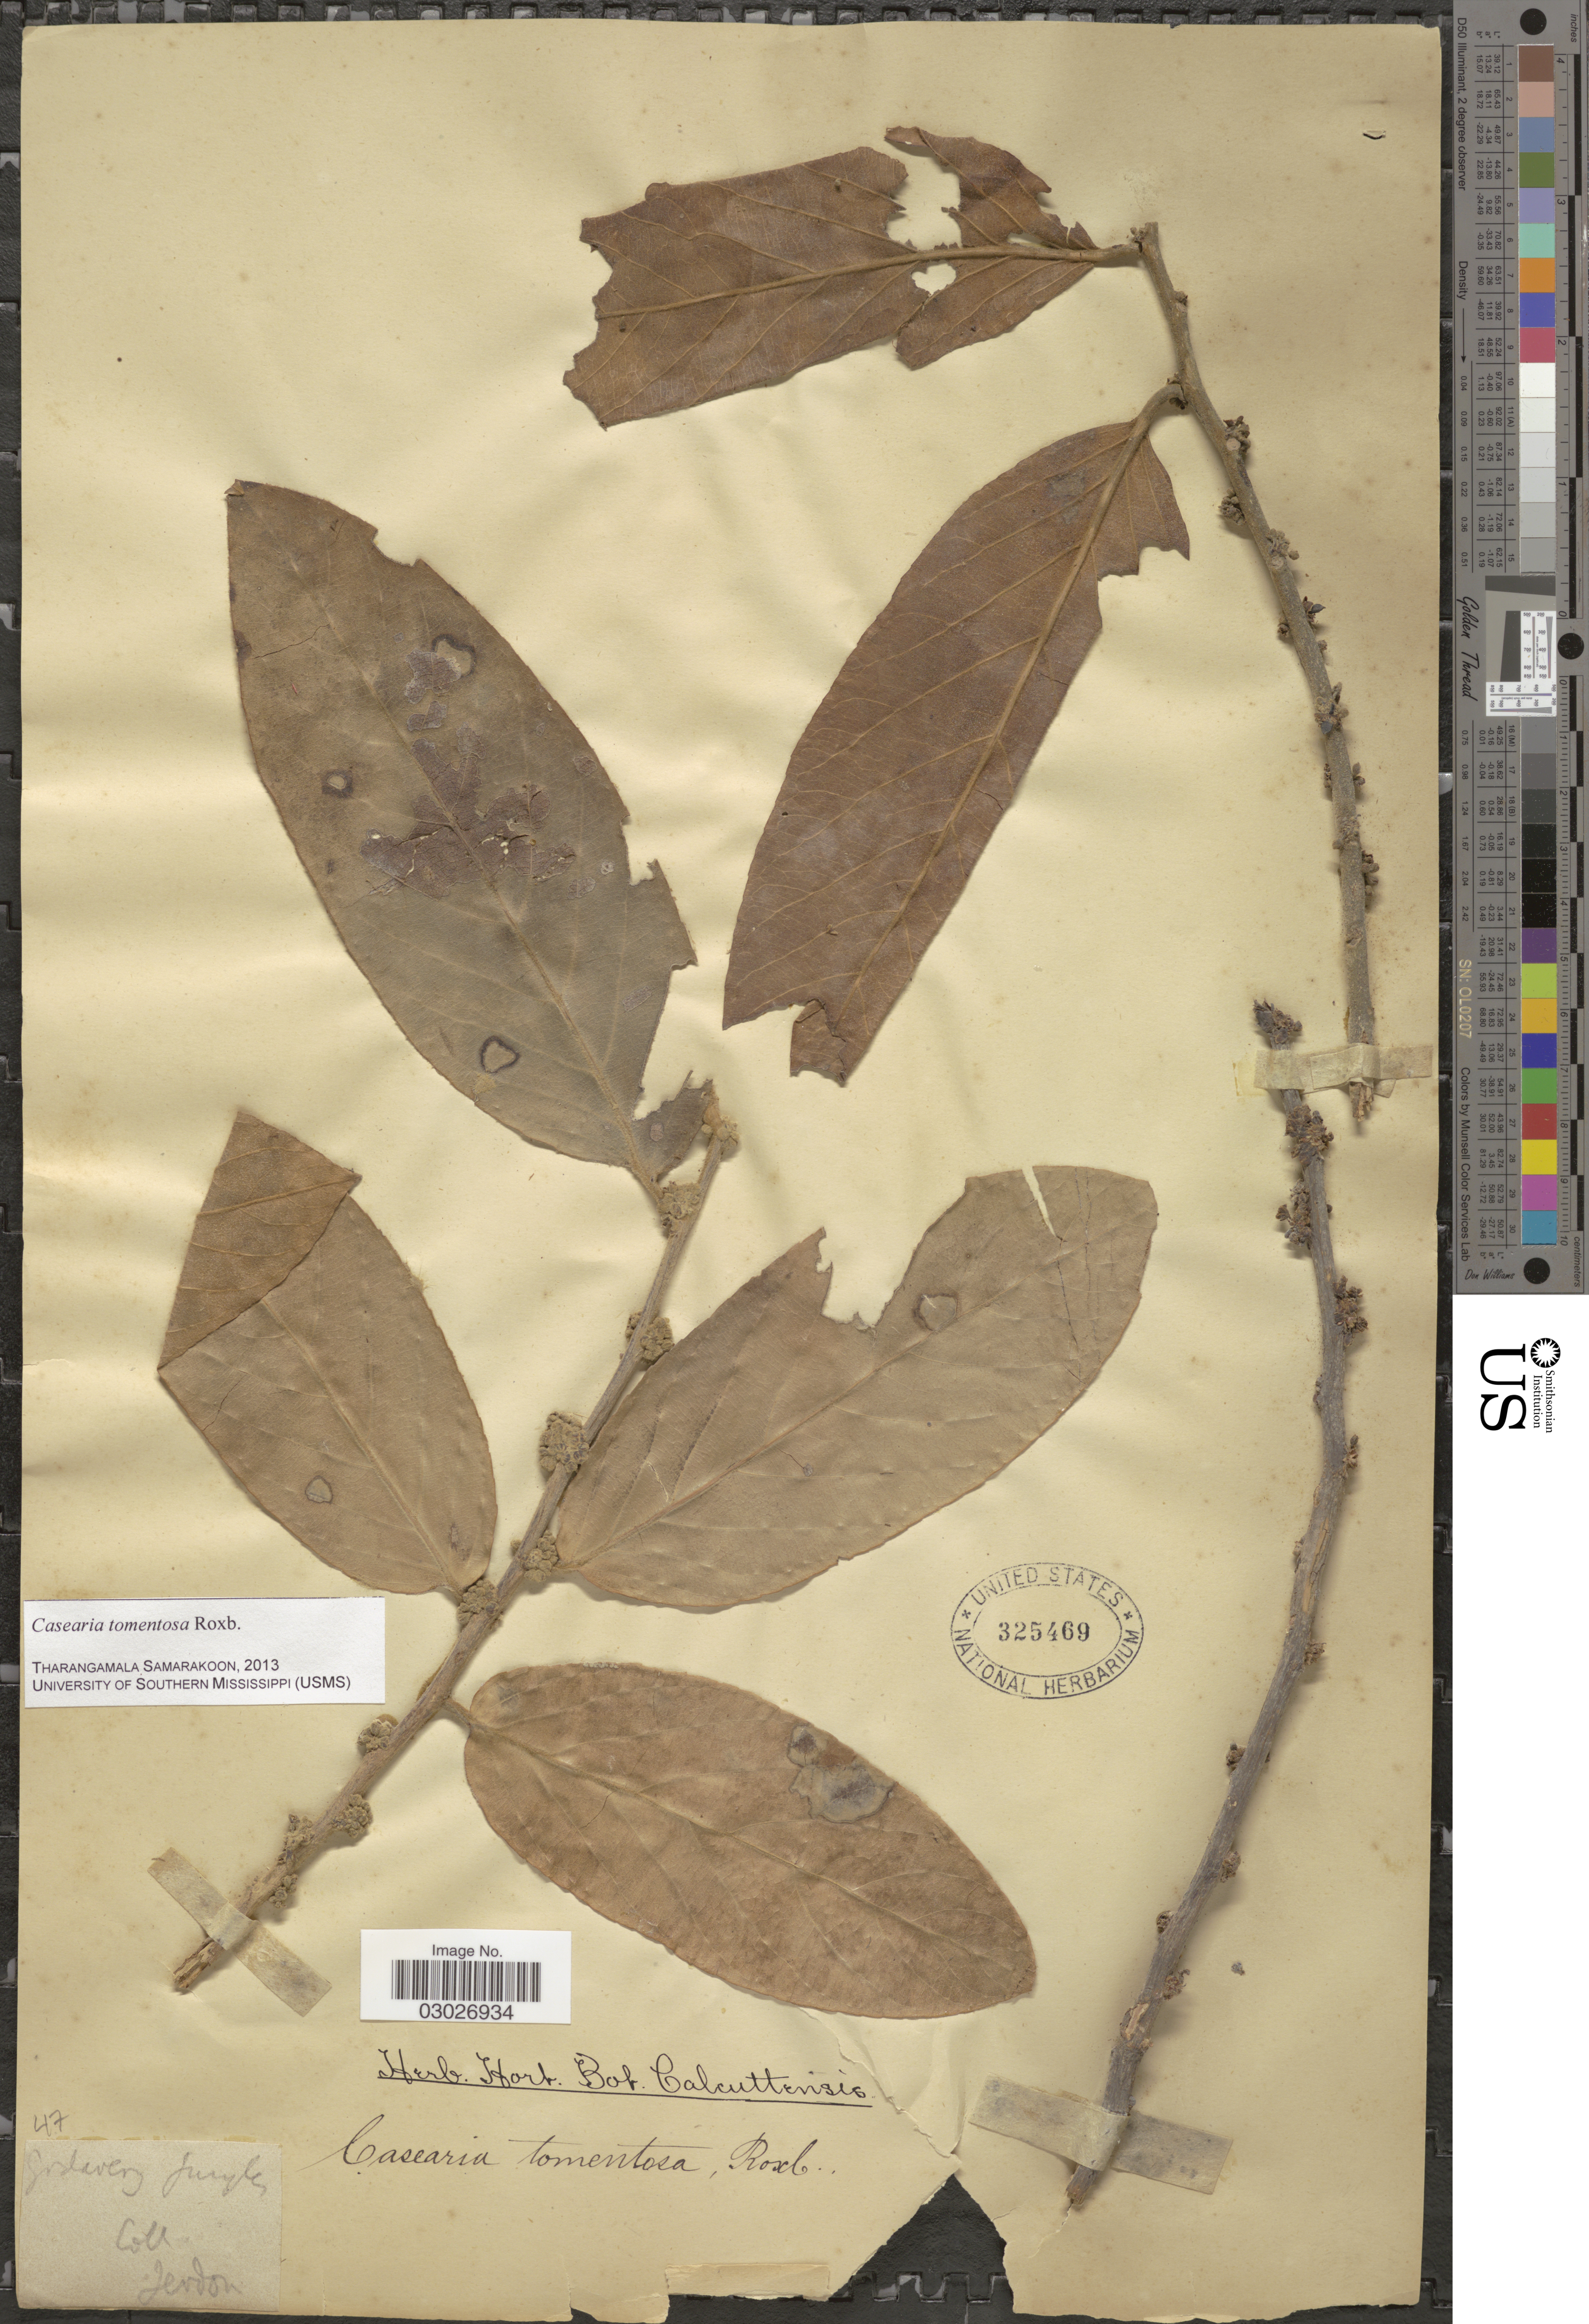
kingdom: Plantae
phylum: Tracheophyta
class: Magnoliopsida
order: Malpighiales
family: Salicaceae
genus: Casearia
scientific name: Casearia tomentosa var. tomentosa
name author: Roxb.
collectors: Jerdon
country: India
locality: Godavery Jungles.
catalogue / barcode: US 325469